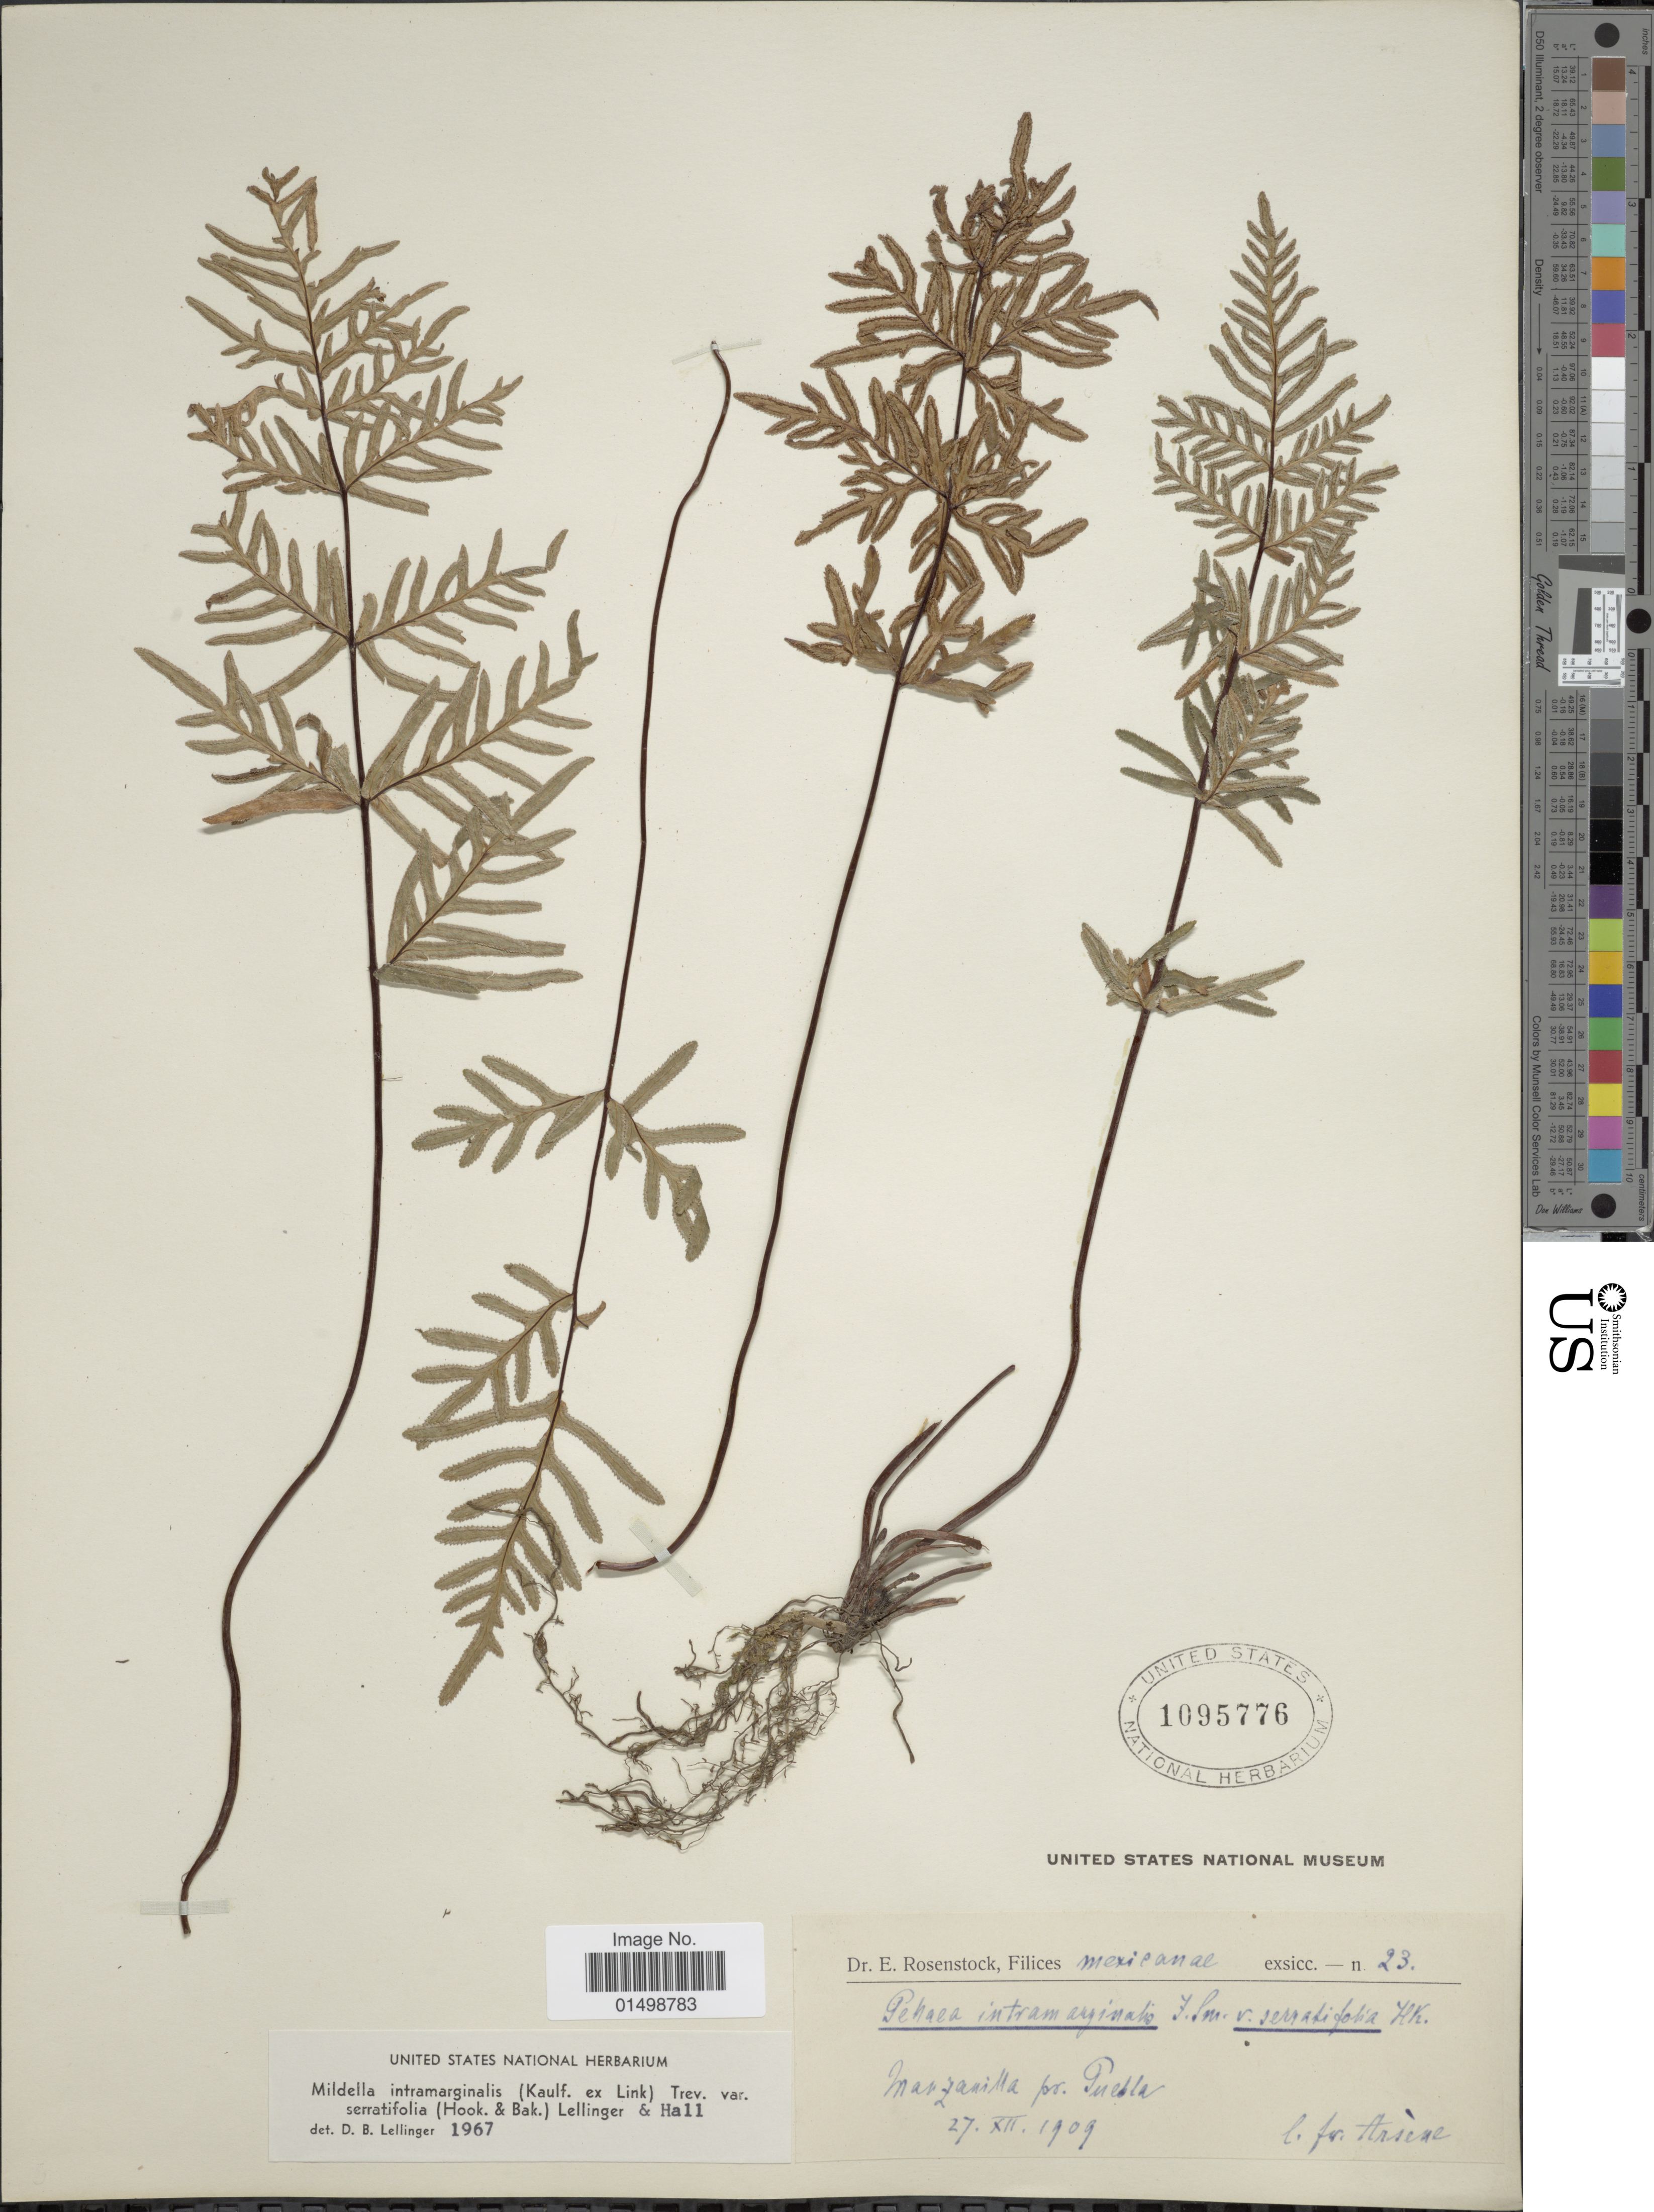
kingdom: Plantae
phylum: Tracheophyta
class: Polypodiopsida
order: Polypodiales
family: Pteridaceae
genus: Cheilanthes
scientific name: Cheilanthes intramarginalis var. serratifolia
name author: (Kaulf.) Hook.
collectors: F. Arsène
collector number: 23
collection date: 1909-12-27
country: Mexico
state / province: Puebla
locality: Manzamila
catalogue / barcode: US 1095776